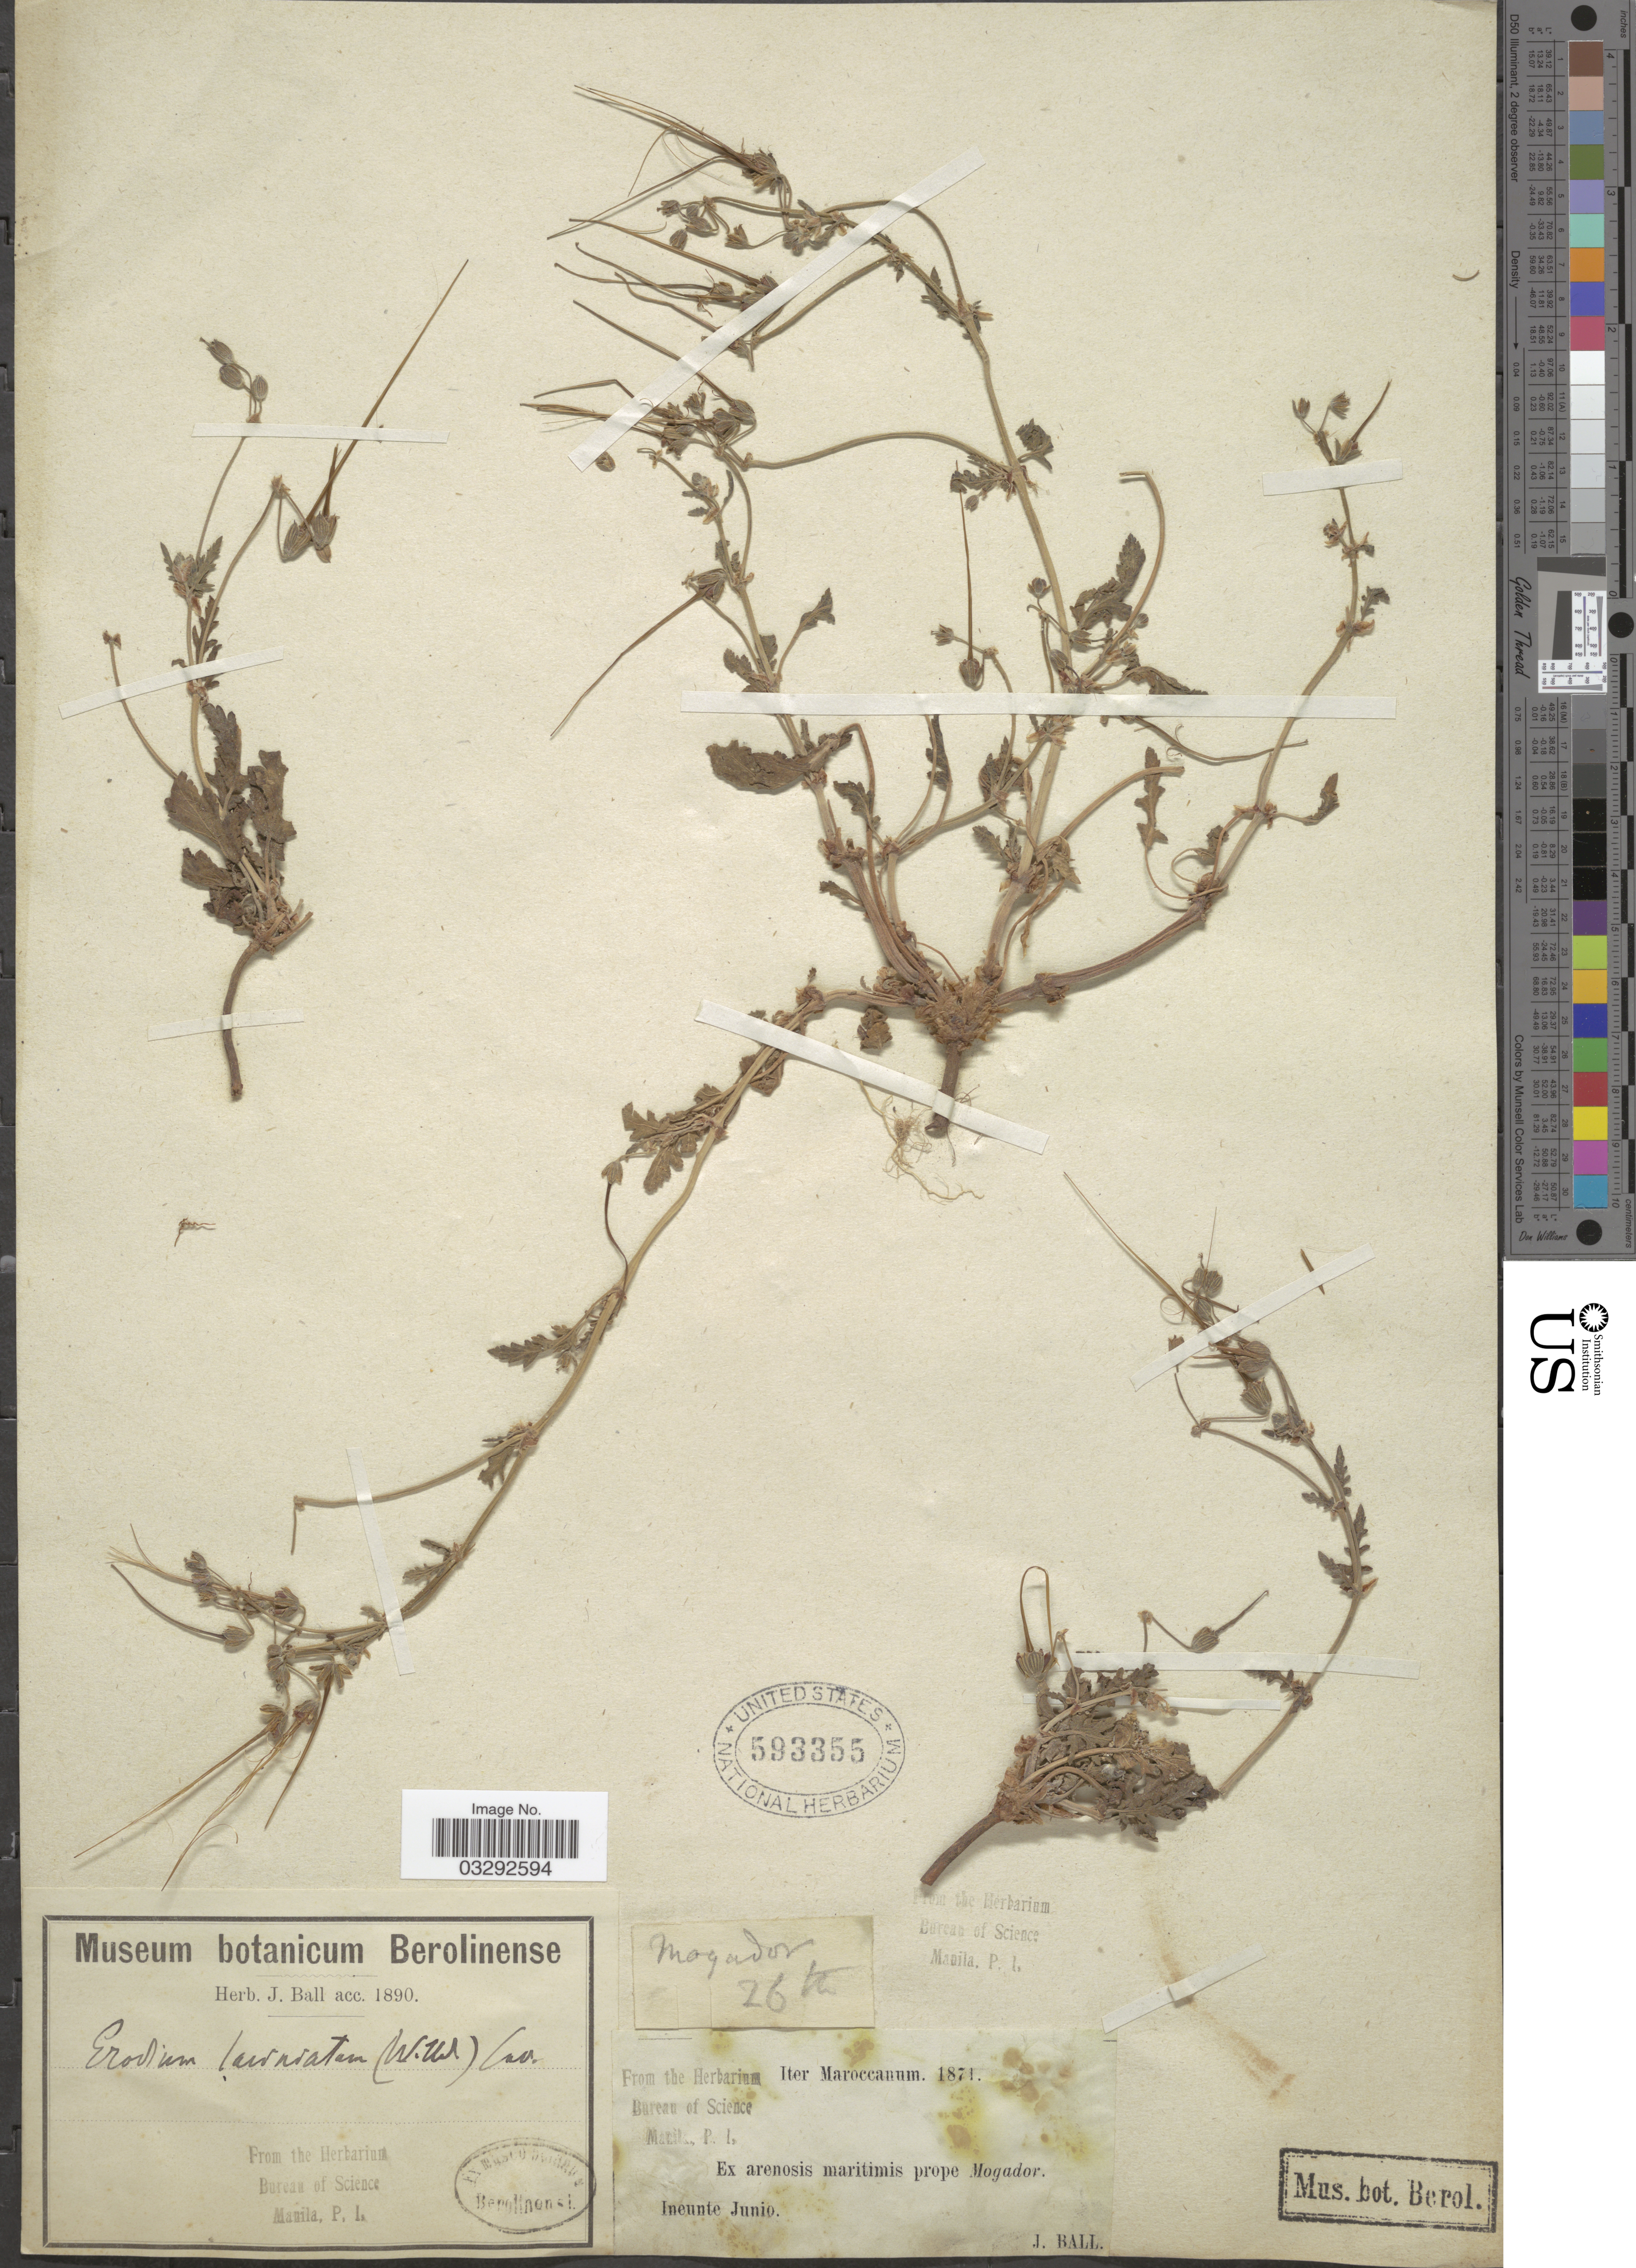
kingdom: Plantae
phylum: Tracheophyta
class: Magnoliopsida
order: Geraniales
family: Geraniaceae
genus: Erodium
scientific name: Erodium laciniatum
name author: (Cav.) Willd.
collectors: J. Ball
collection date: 1871-06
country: Morocco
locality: Ex arenosis maritimis prope Mogador.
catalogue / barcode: US 593355